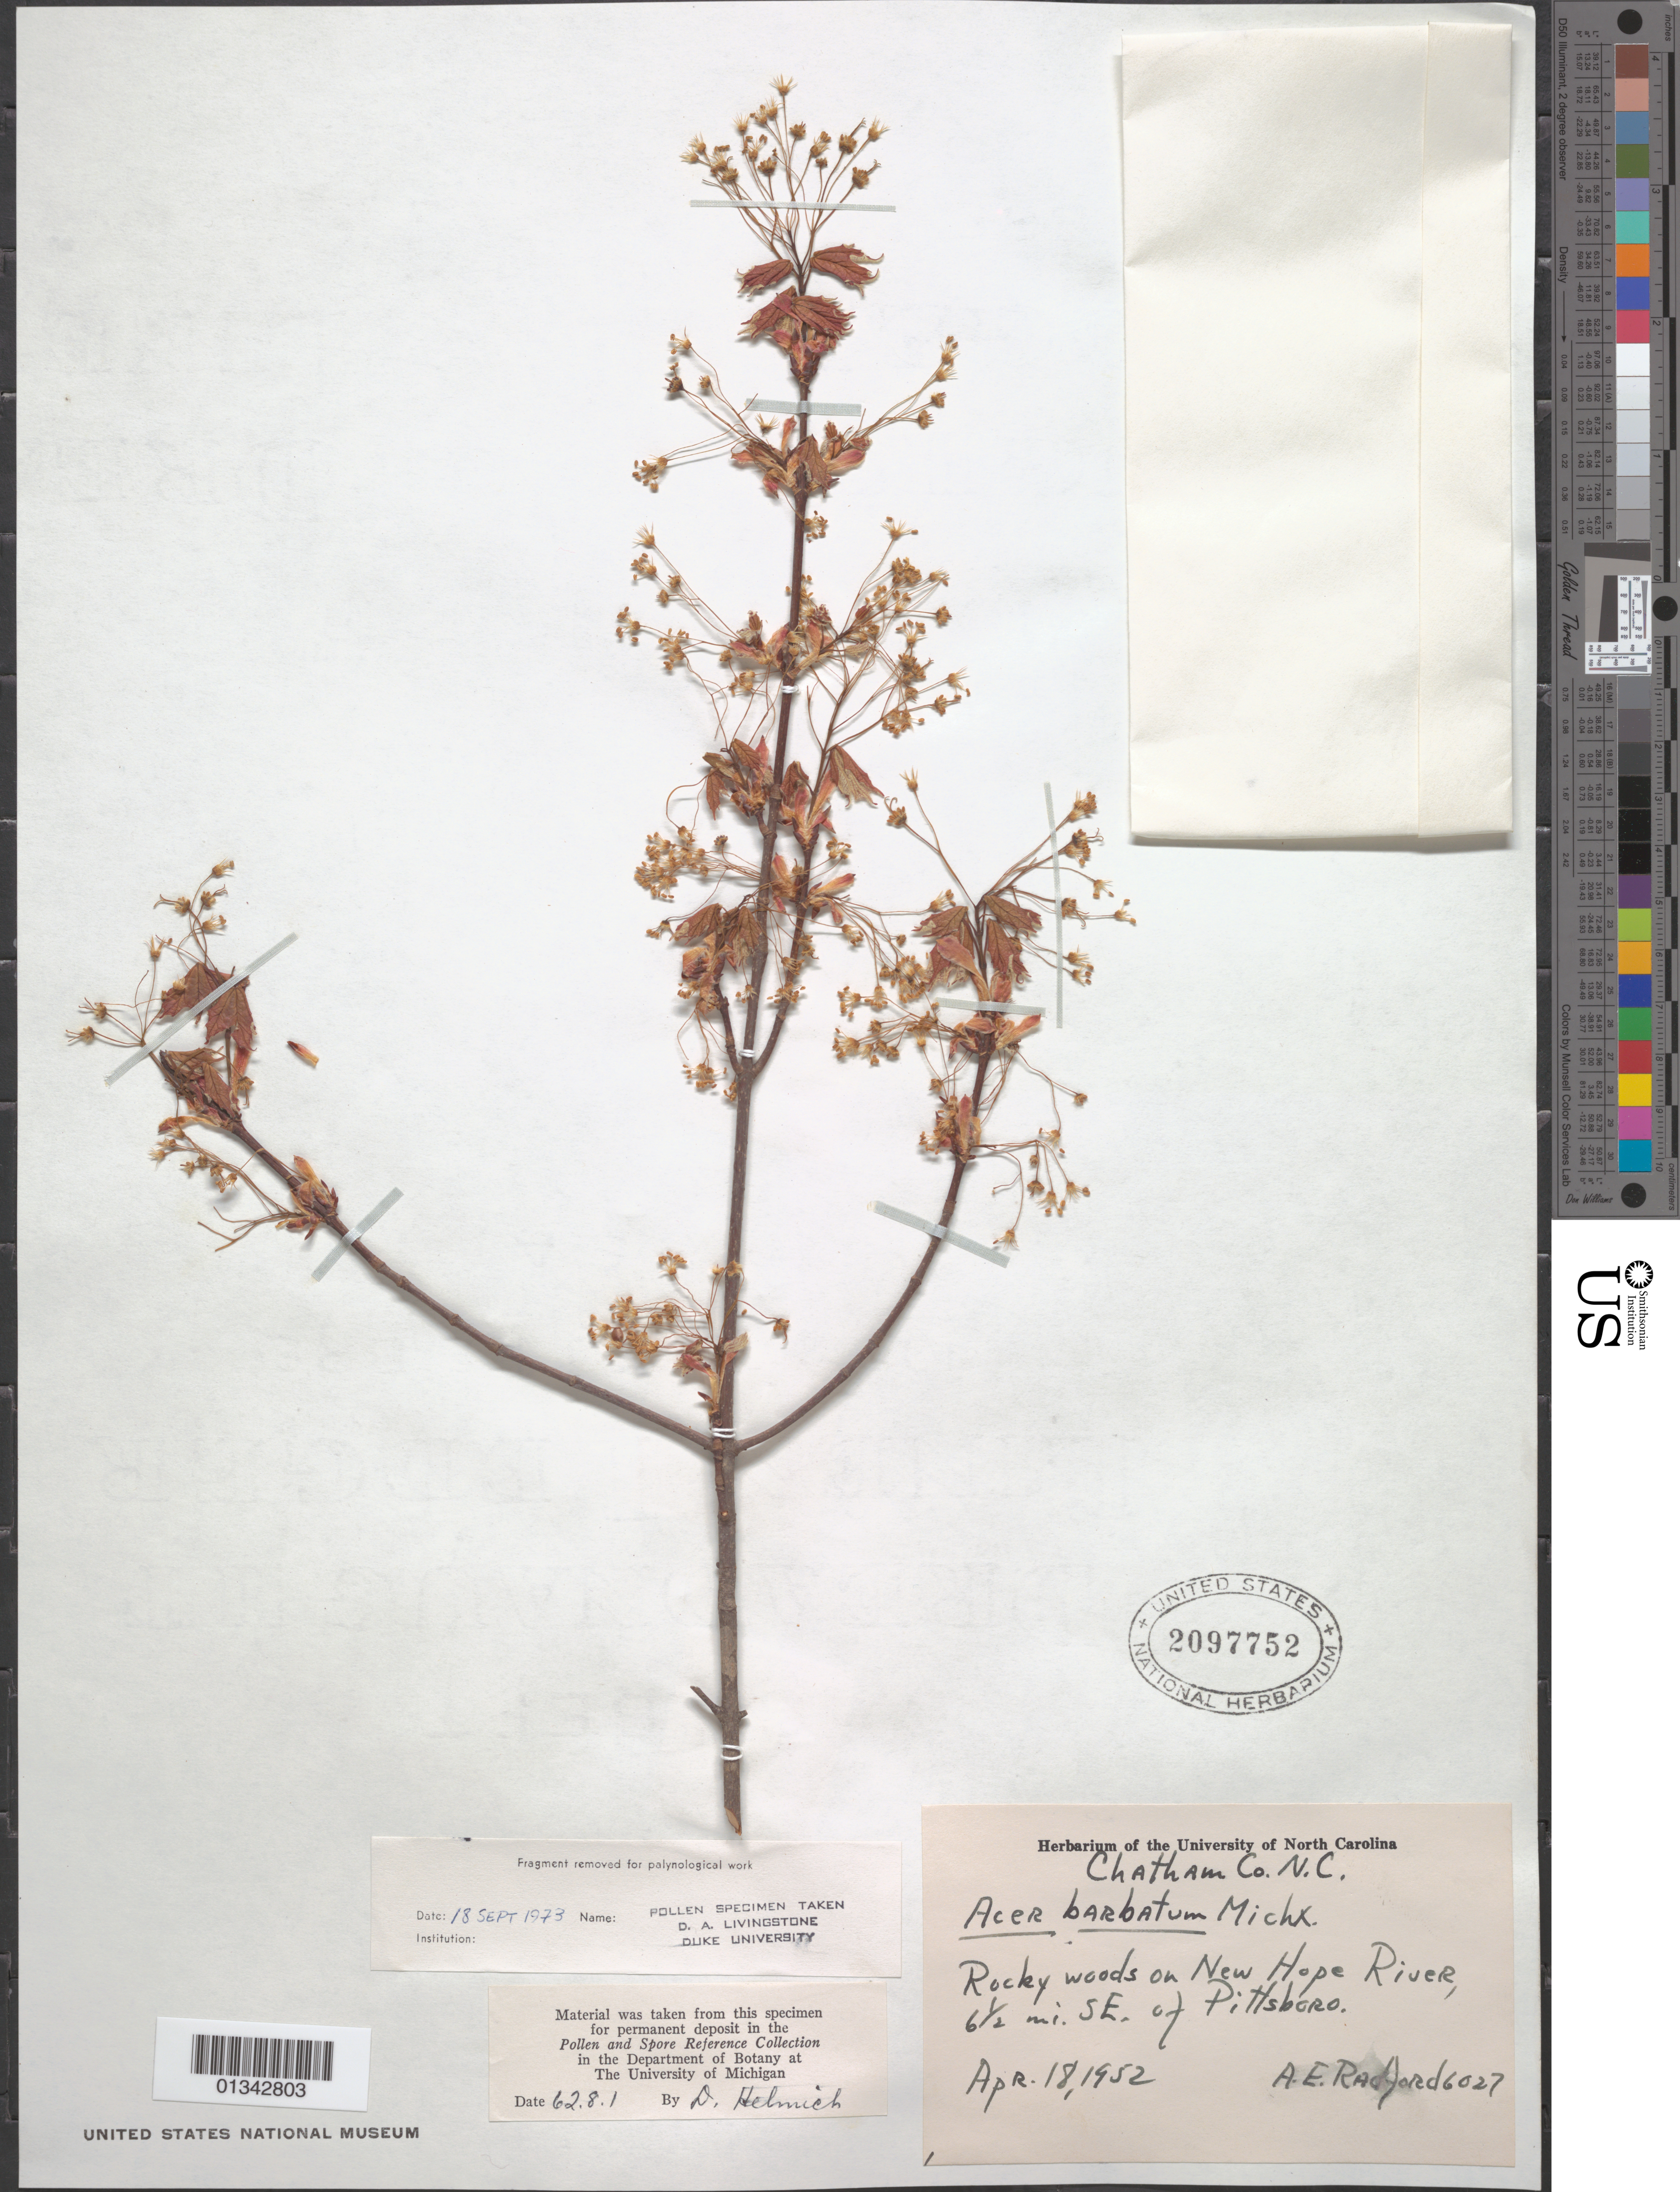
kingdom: Plantae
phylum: Tracheophyta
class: Magnoliopsida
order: Sapindales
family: Sapindaceae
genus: Acer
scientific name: Acer saccharum subsp. floridanum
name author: (Chapm.) Desmarais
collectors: A. E. Radford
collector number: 6027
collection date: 1952-04-18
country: United States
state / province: North Carolina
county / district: Chatham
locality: New Hope River, 6.5 miles SE of Pittsboro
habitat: Rocky woods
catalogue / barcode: US 2097752